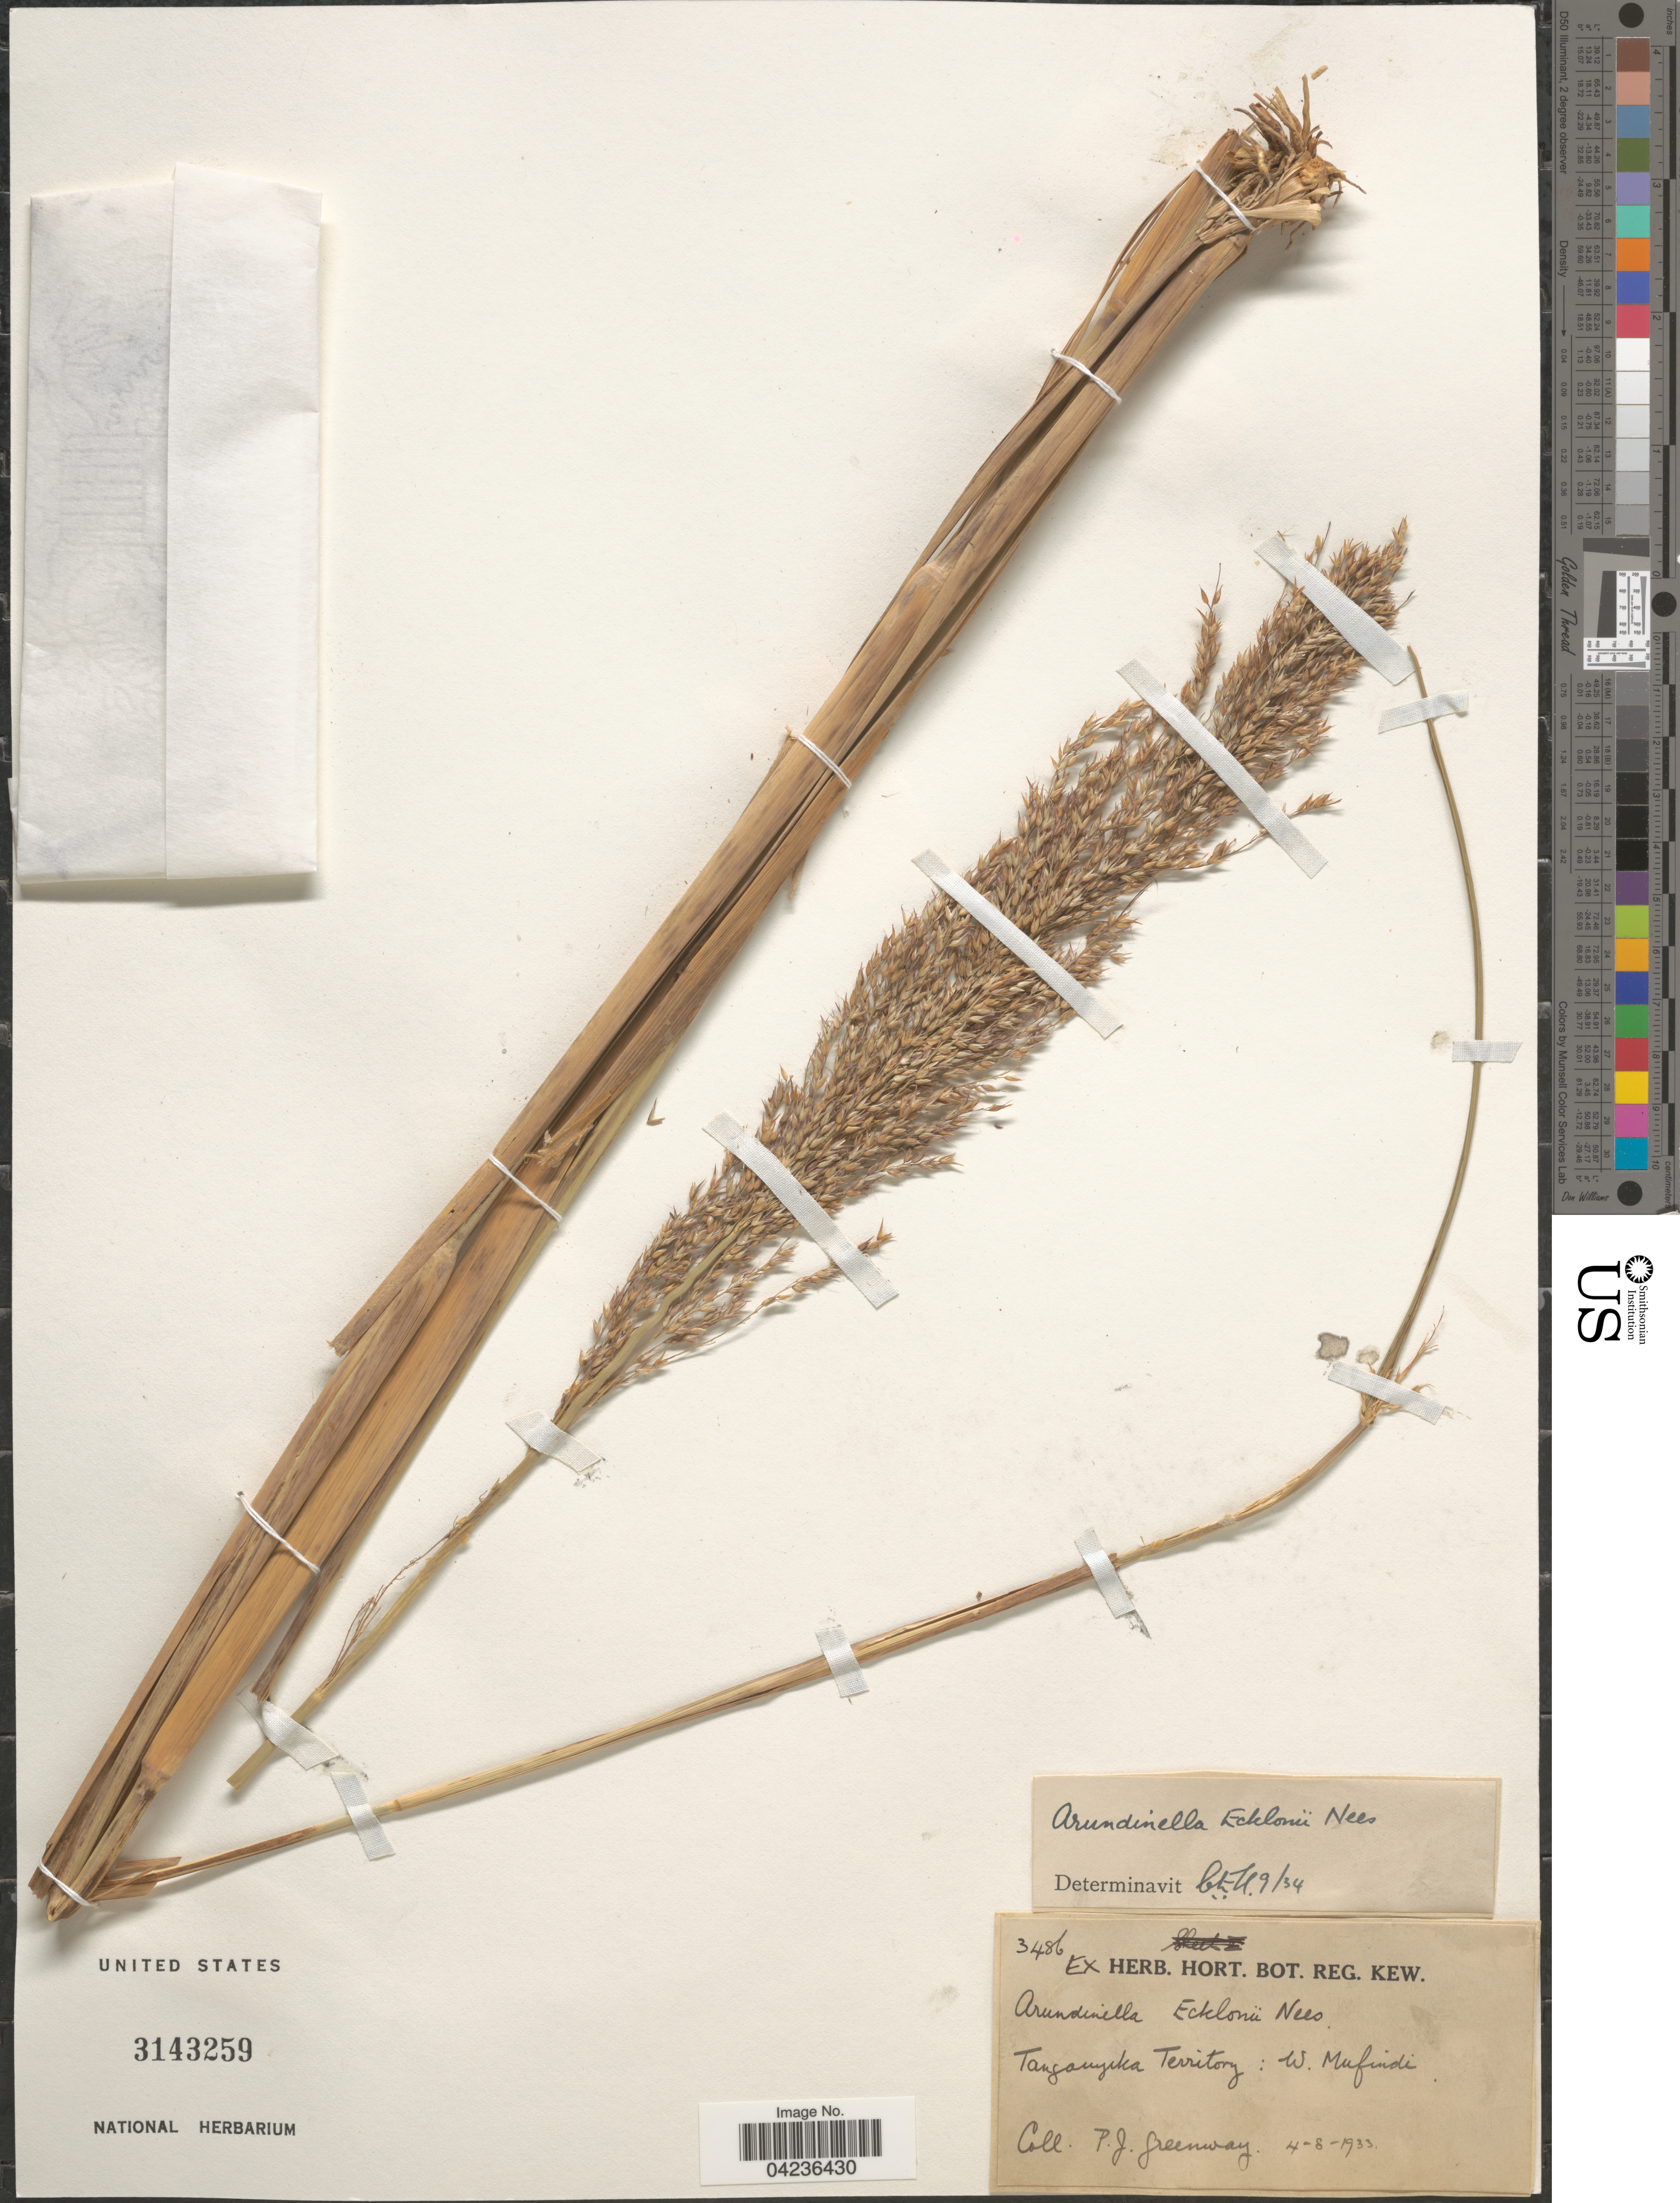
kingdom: Plantae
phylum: Tracheophyta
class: Liliopsida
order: Poales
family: Poaceae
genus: Arundinella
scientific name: Arundinella nepalensis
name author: Trin.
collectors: P. J. Greenway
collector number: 3486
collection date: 1933-08-04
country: Tanzania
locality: Tanganyika Territory: W. Mufindi.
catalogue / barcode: US 3143259